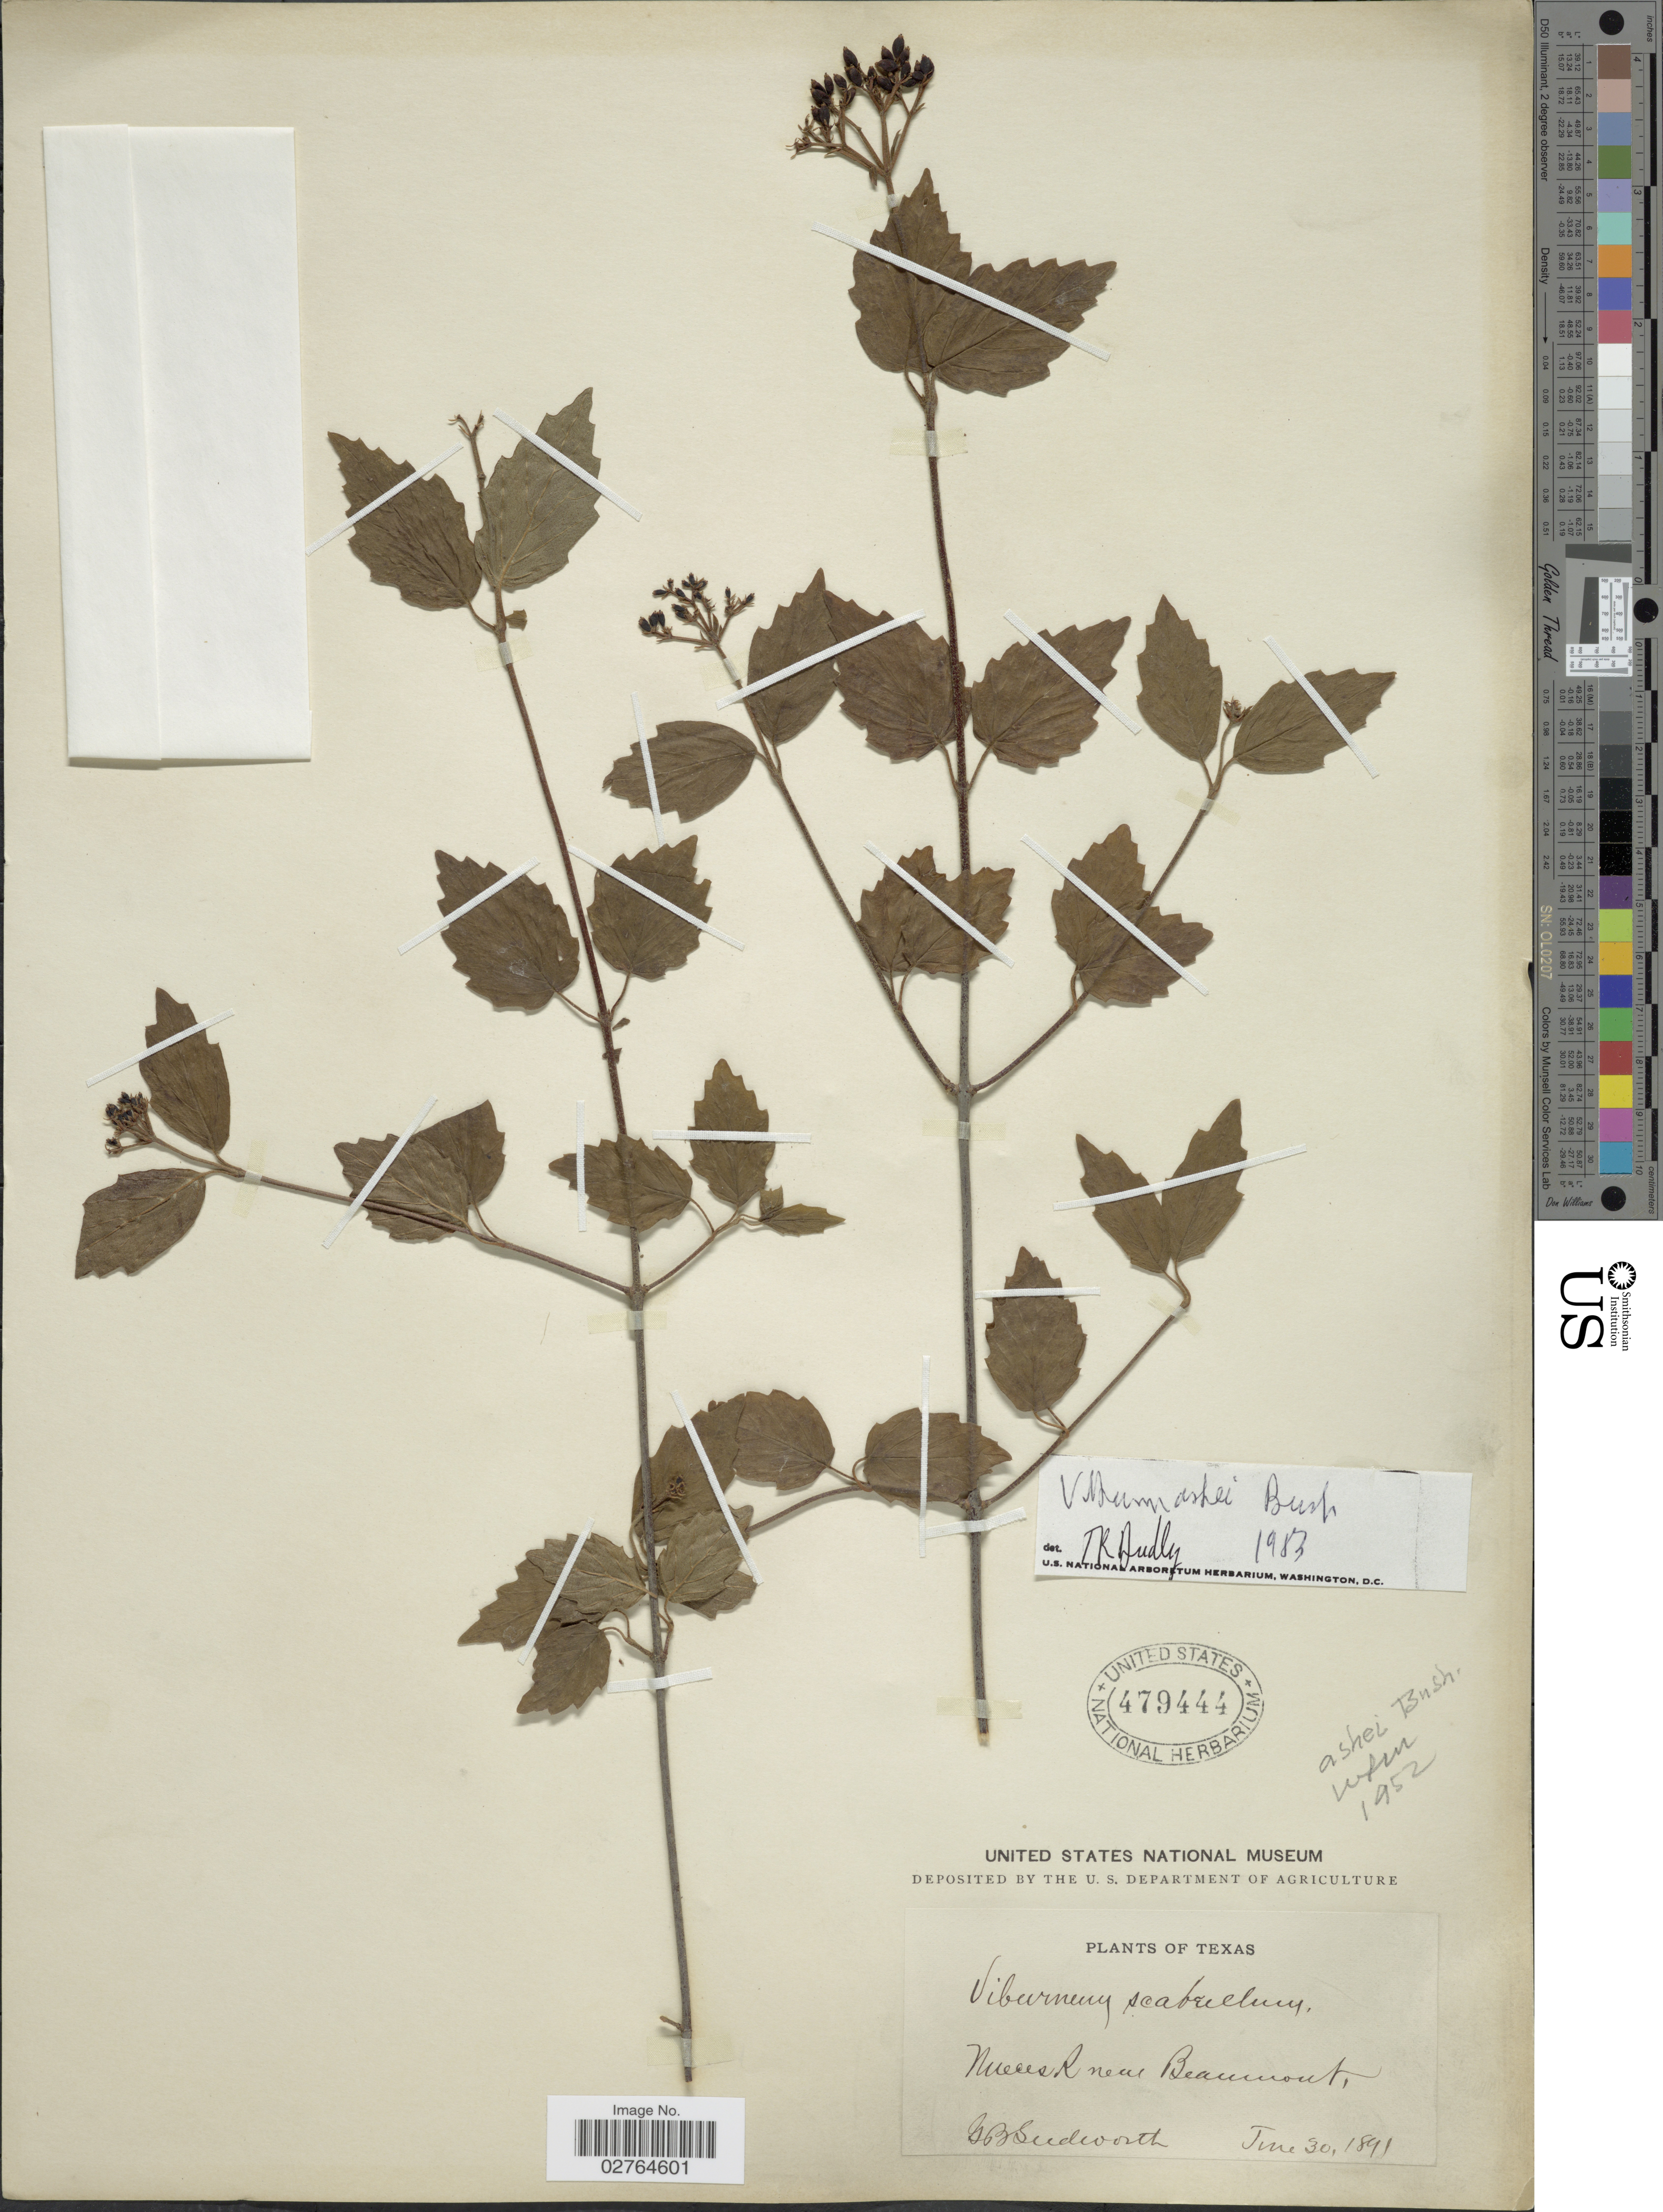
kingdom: Plantae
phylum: Tracheophyta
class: Magnoliopsida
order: Dipsacales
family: Viburnaceae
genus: Viburnum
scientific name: Viburnum scabrellum var. ashei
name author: (Bush) McAtee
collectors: G. B. Sudworth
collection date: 1891-06-30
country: United States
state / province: Texas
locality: Nueces R near Beaumont.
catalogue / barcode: US 479444